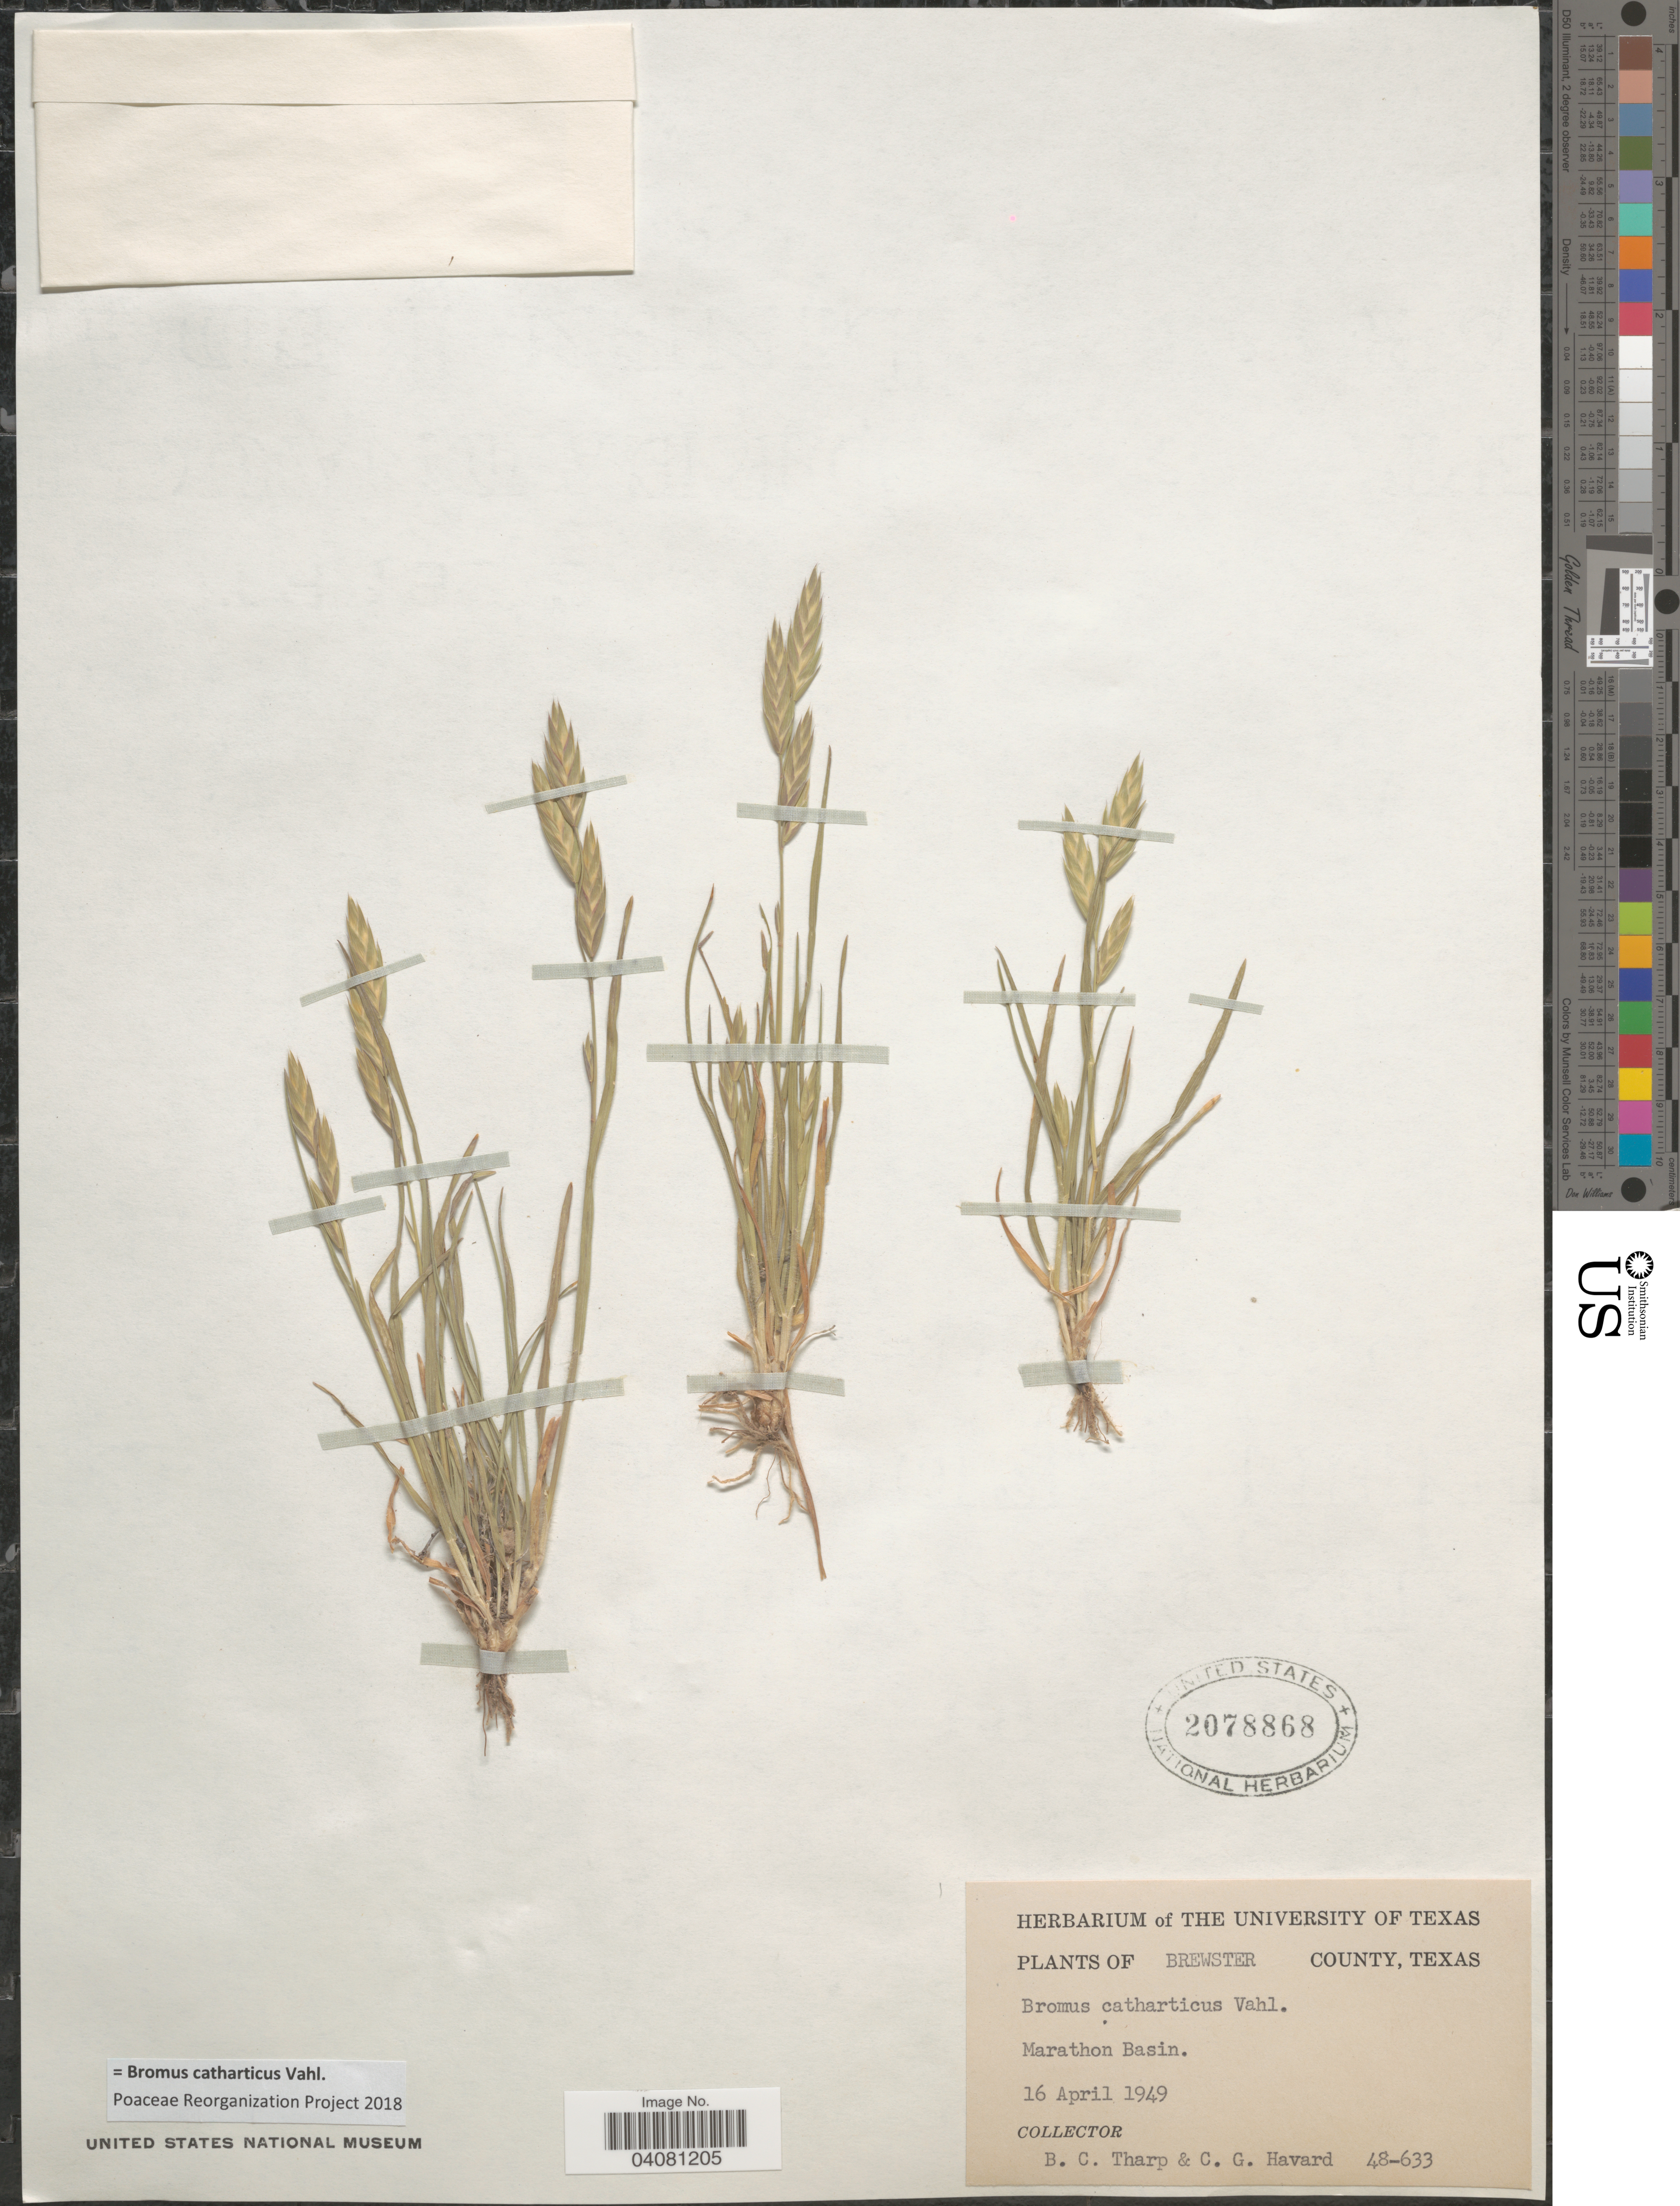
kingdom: Plantae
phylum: Tracheophyta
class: Liliopsida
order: Poales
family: Poaceae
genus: Bromus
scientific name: Bromus catharticus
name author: Vahl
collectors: B. C. Tharp & C. G. Havard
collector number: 48-633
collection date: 1949-04-16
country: United States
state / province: Texas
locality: Brewster County. Marathon Basin.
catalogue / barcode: US 2078868